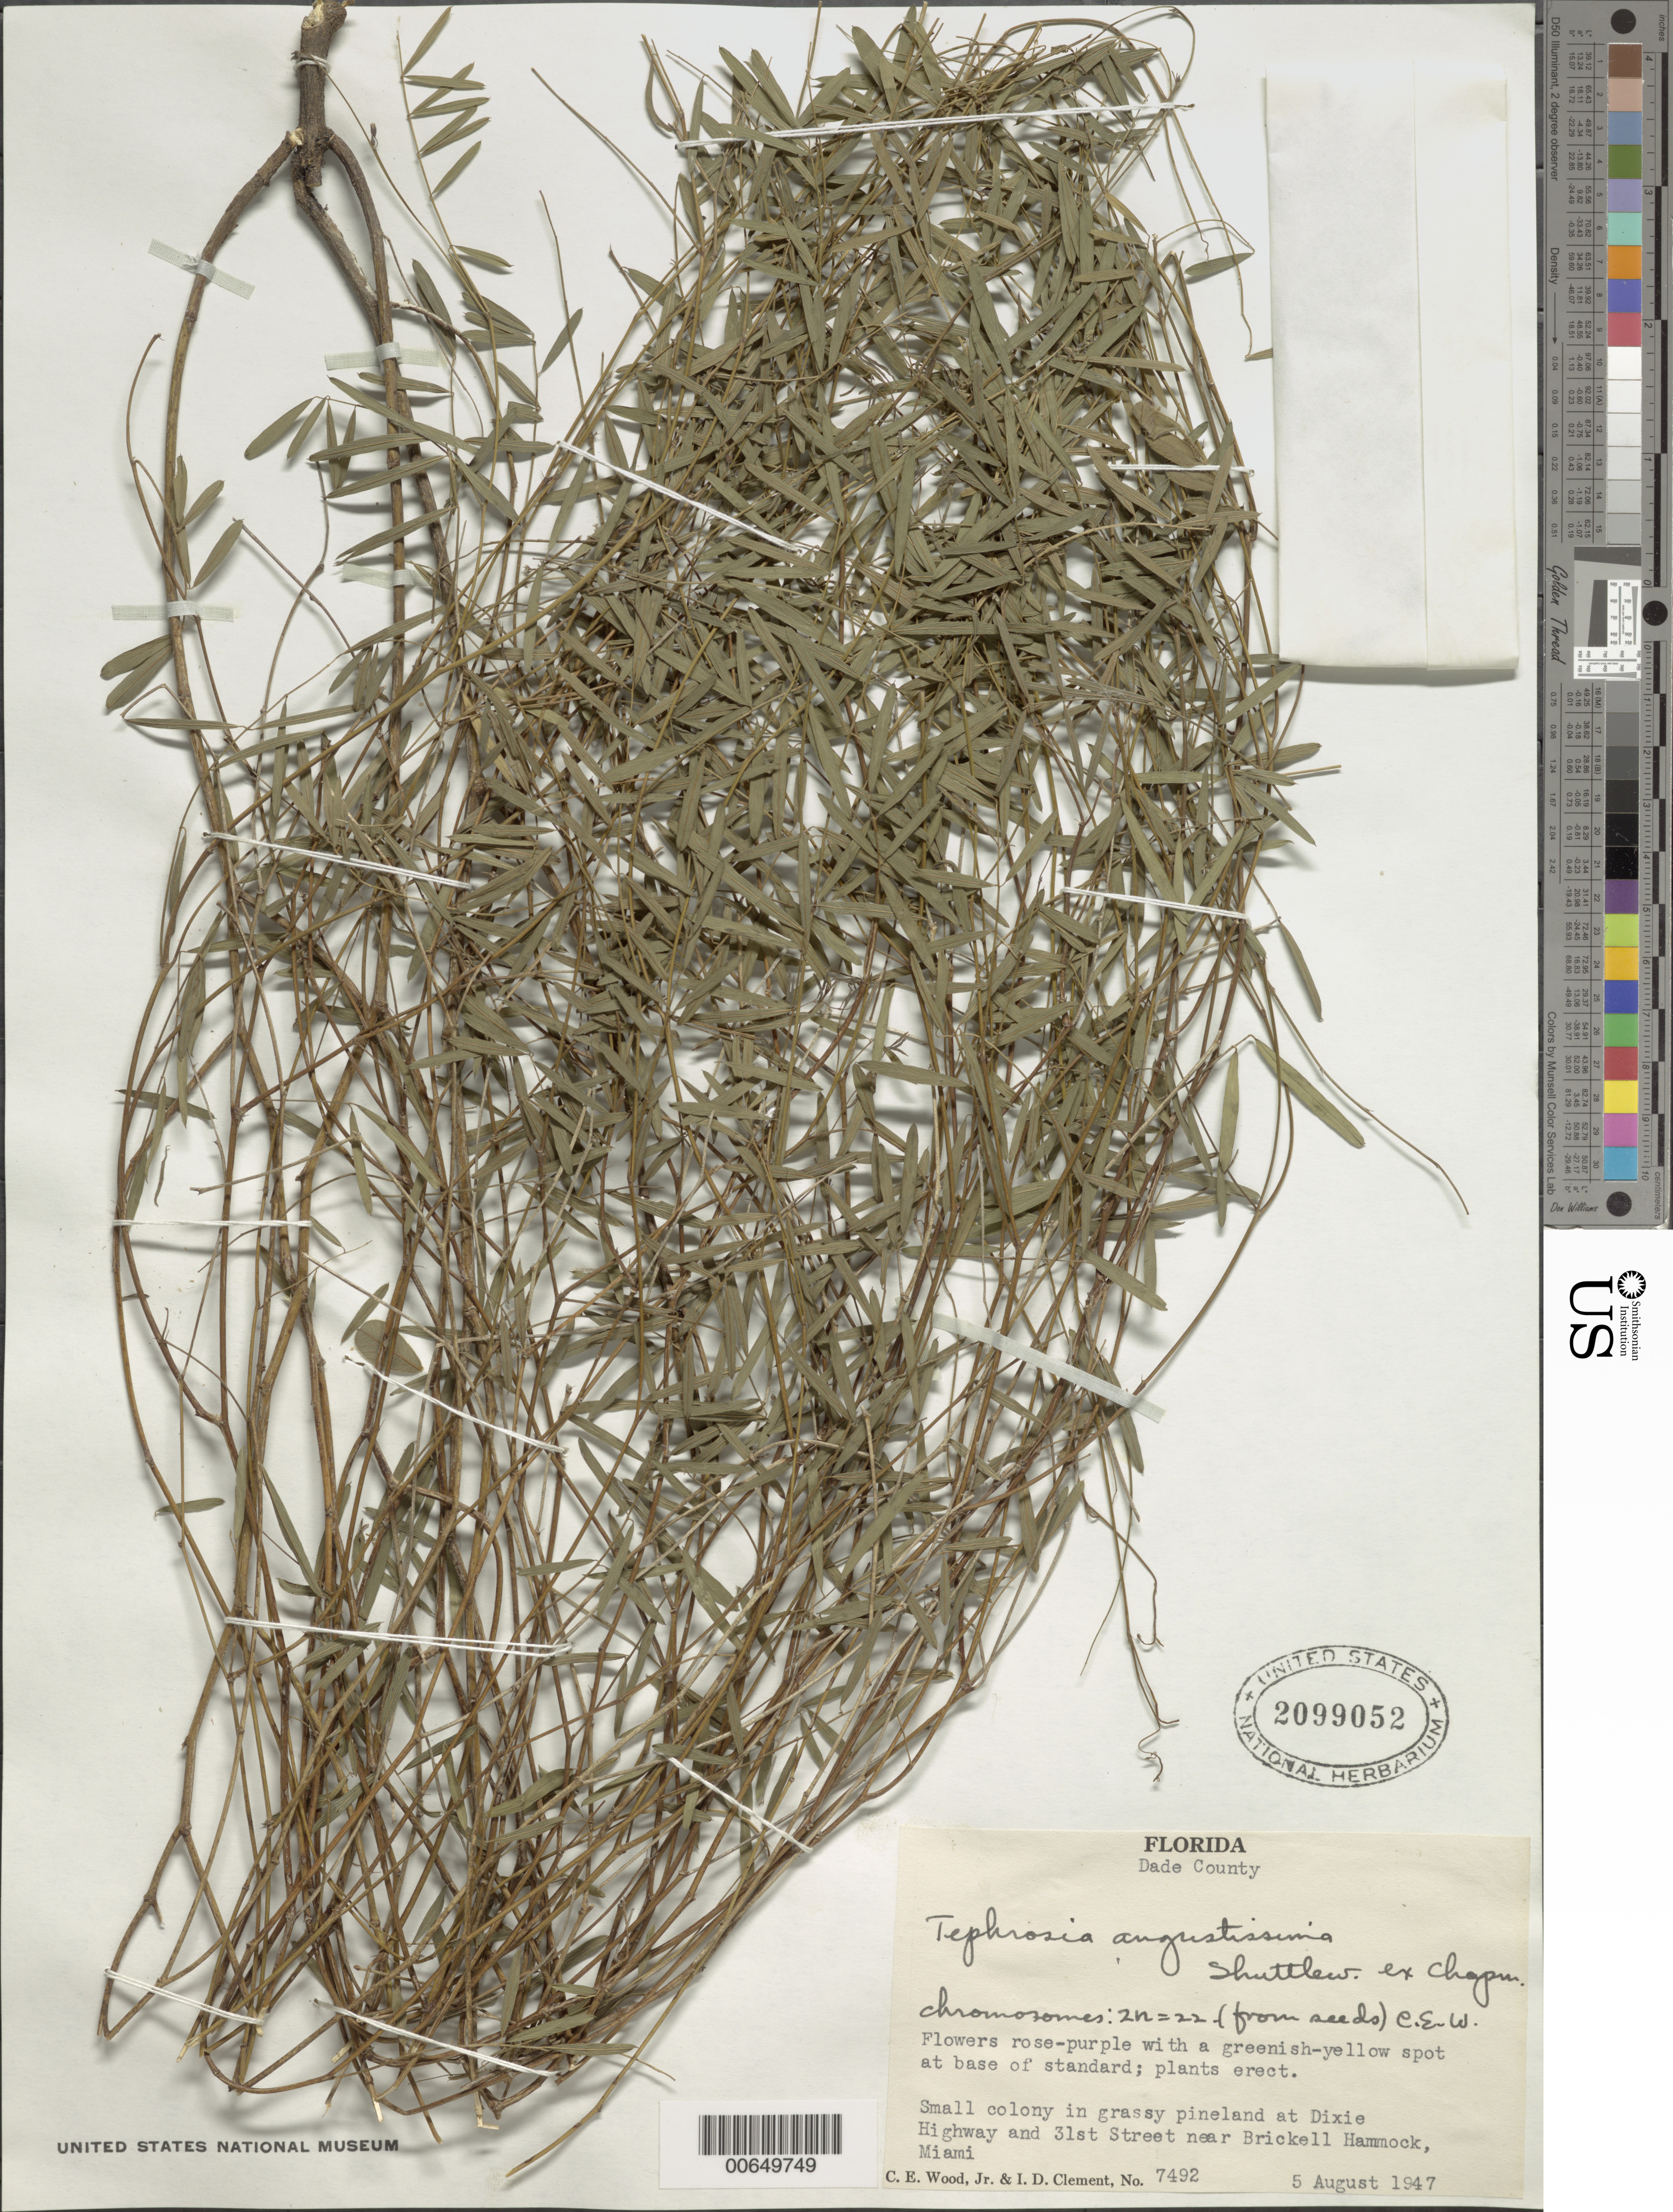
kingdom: Plantae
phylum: Tracheophyta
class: Magnoliopsida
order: Fabales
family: Fabaceae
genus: Tephrosia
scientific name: Tephrosia angustissima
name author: Shuttlew. ex Chapm.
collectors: C. E. Wood & I. Clement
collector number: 7492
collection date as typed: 08 May 1947 or 05 Aug 1947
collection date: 1947-05-08 or 1947-08-05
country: United States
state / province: Florida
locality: At Dixie Highway and 31 St. near Brickell Hammock, Miami.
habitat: In grassy pineland.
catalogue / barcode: US 2099052